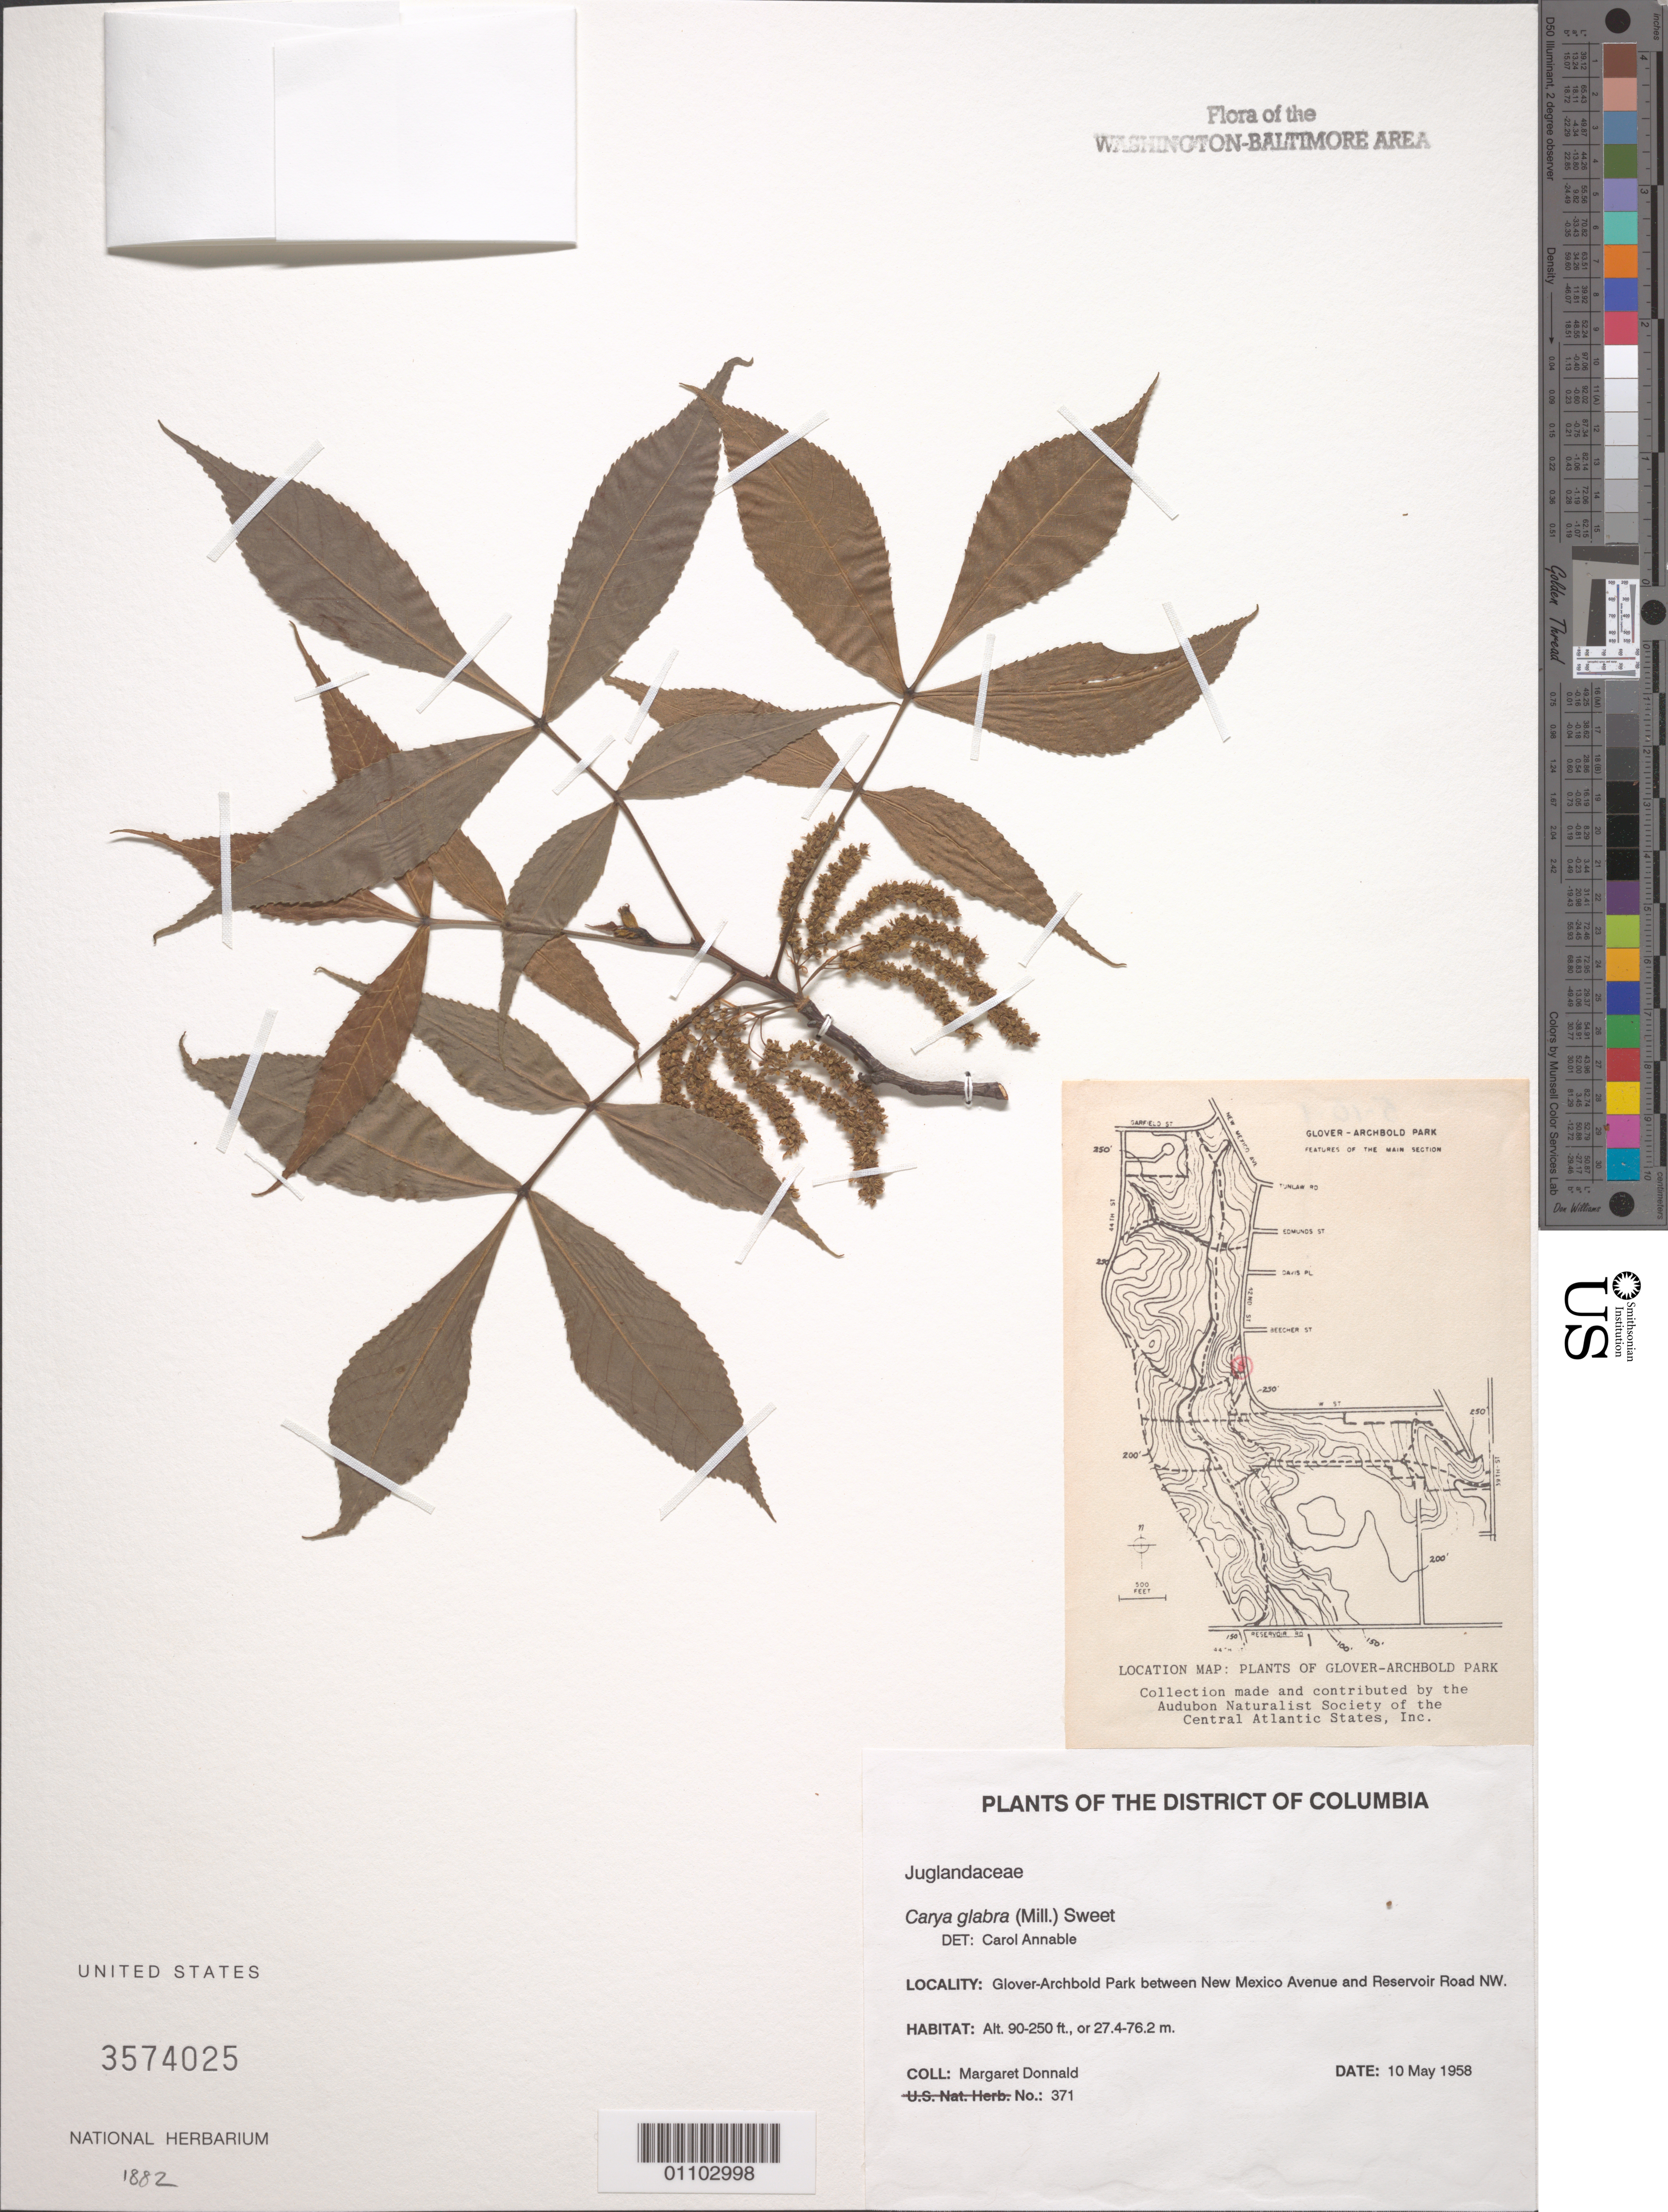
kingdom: Plantae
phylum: Tracheophyta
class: Magnoliopsida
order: Fagales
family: Juglandaceae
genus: Carya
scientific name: Carya glabra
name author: (Mill.) Sweet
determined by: Annable, C. R.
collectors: M. Donnald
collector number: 371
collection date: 1958-05-10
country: United States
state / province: District of Columbia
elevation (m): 27.4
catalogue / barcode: US 3574025